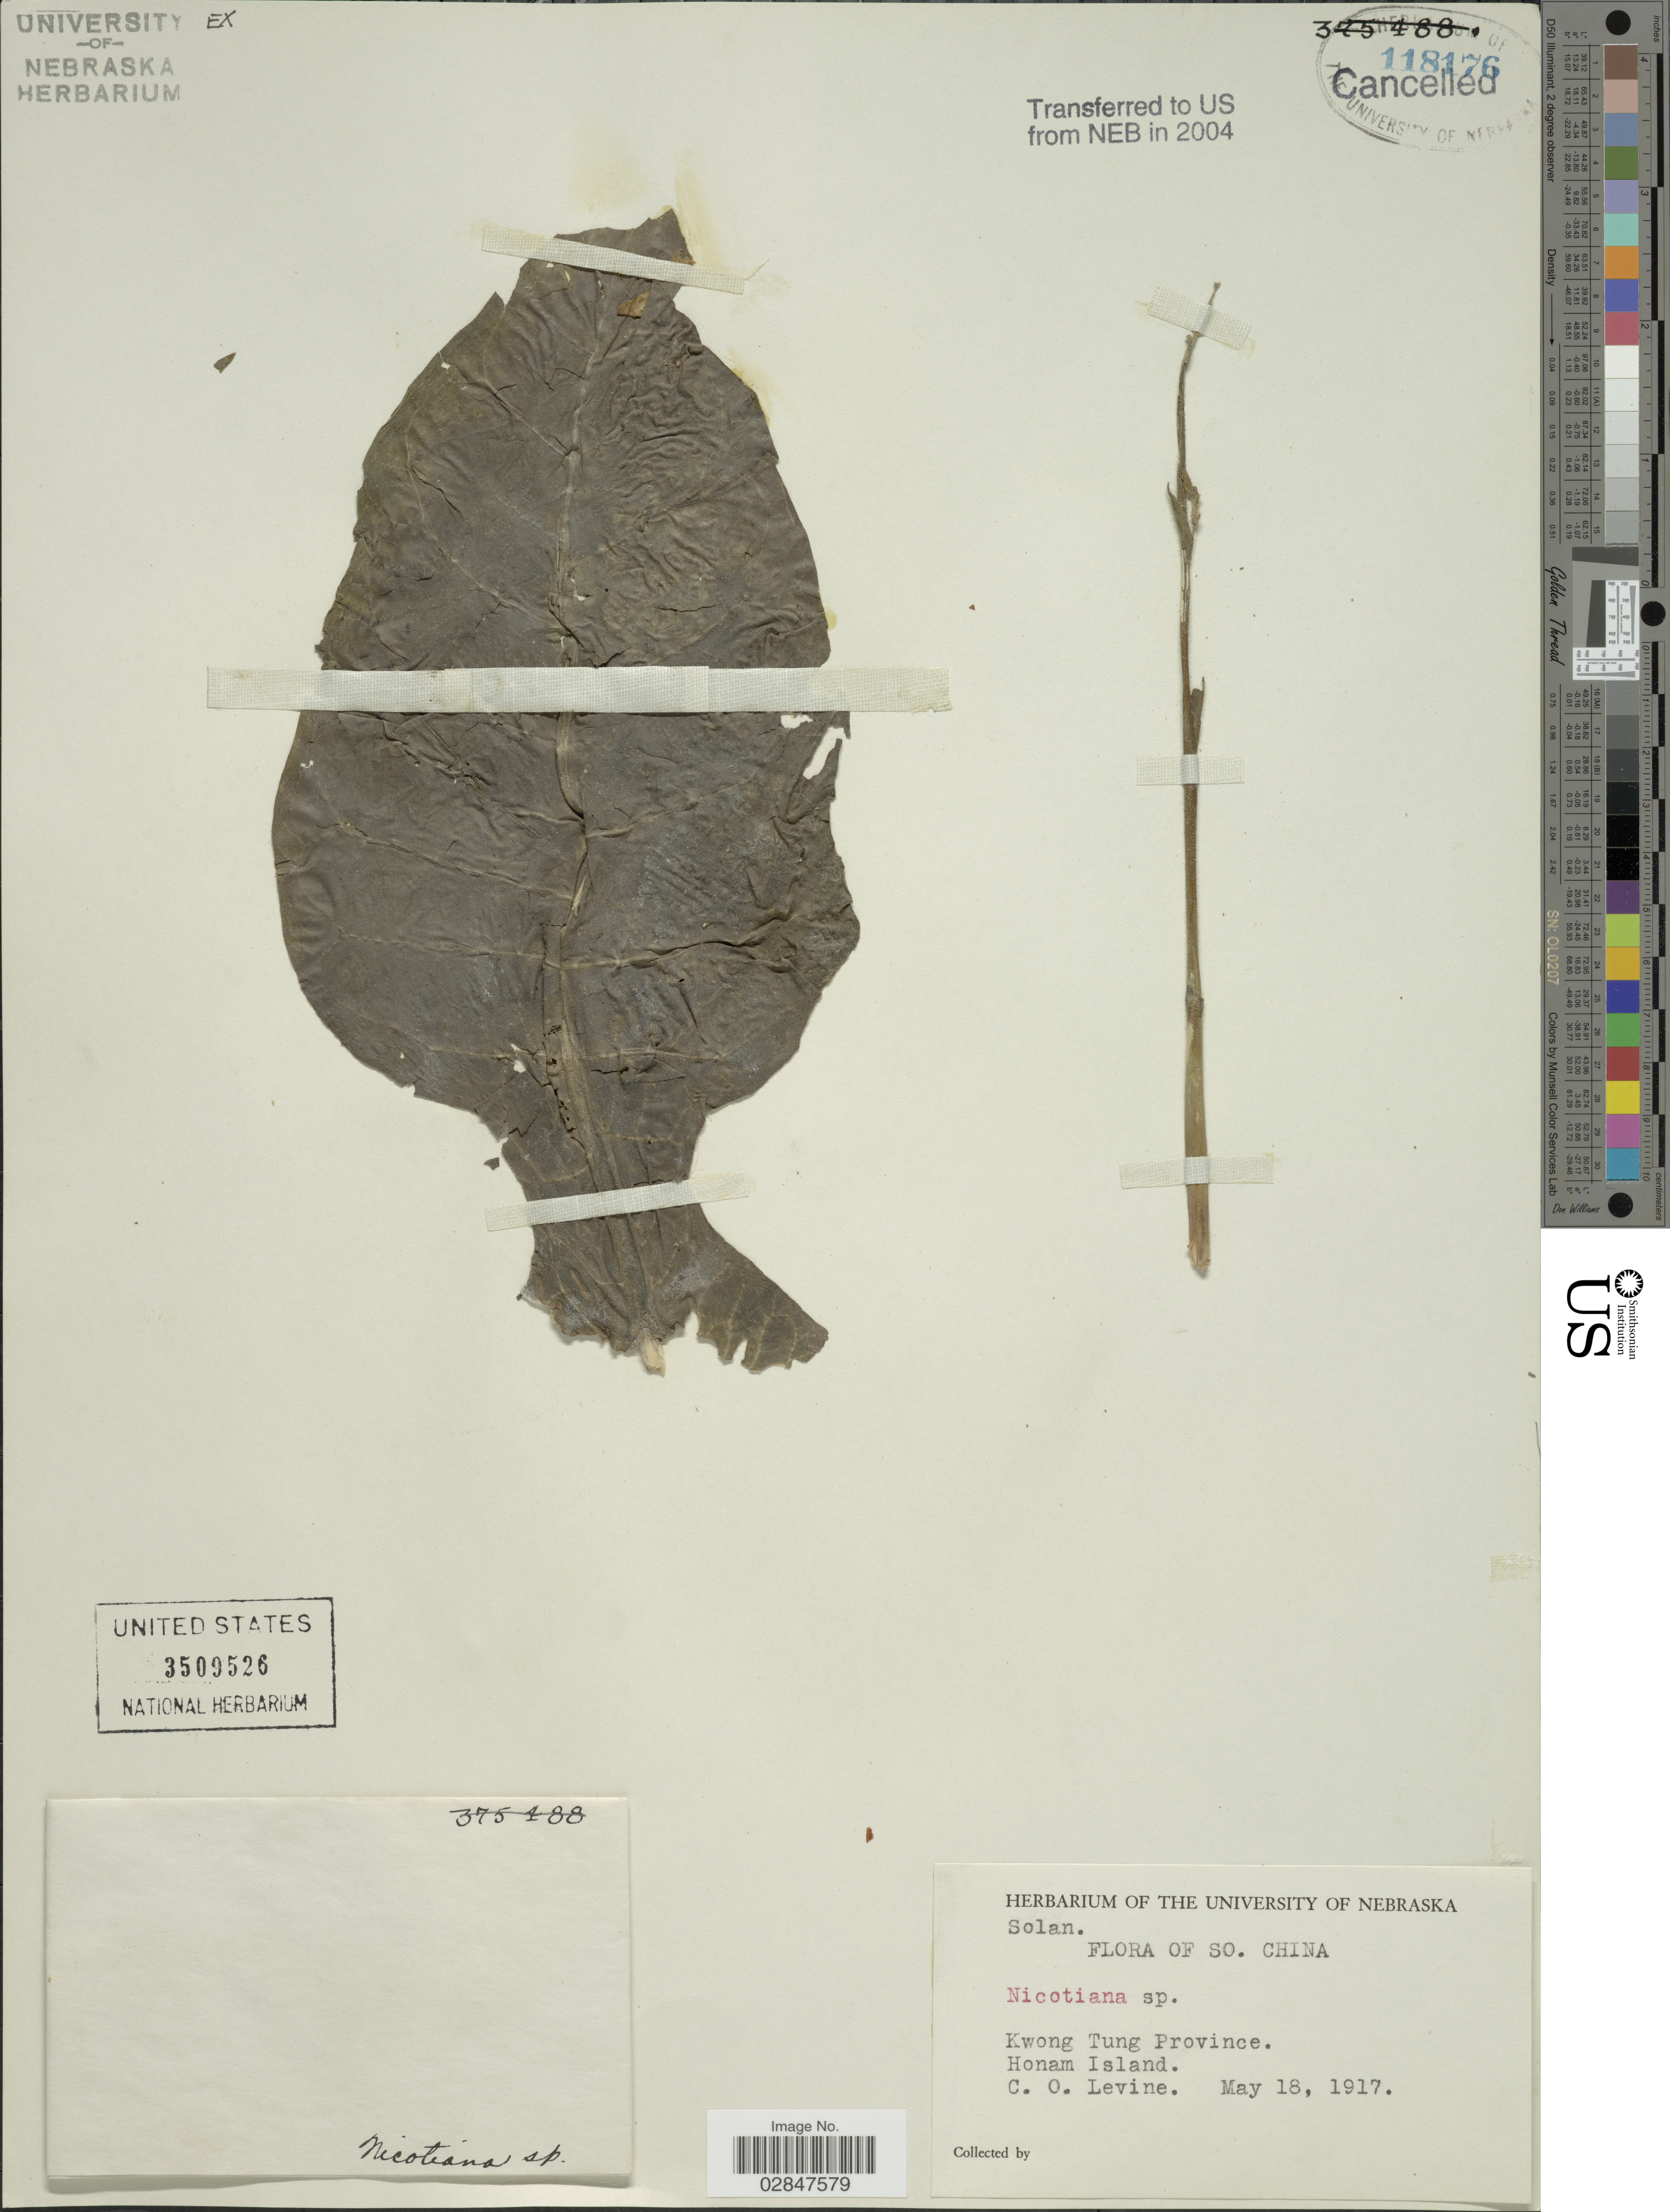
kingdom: Plantae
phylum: Tracheophyta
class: Magnoliopsida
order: Solanales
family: Solanaceae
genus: Nicotiana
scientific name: Nicotiana sp.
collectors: C. O. Levine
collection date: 1917-05-18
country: China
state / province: Guangdong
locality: Kwong Tung Province. Honam Island.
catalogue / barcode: US 3509526